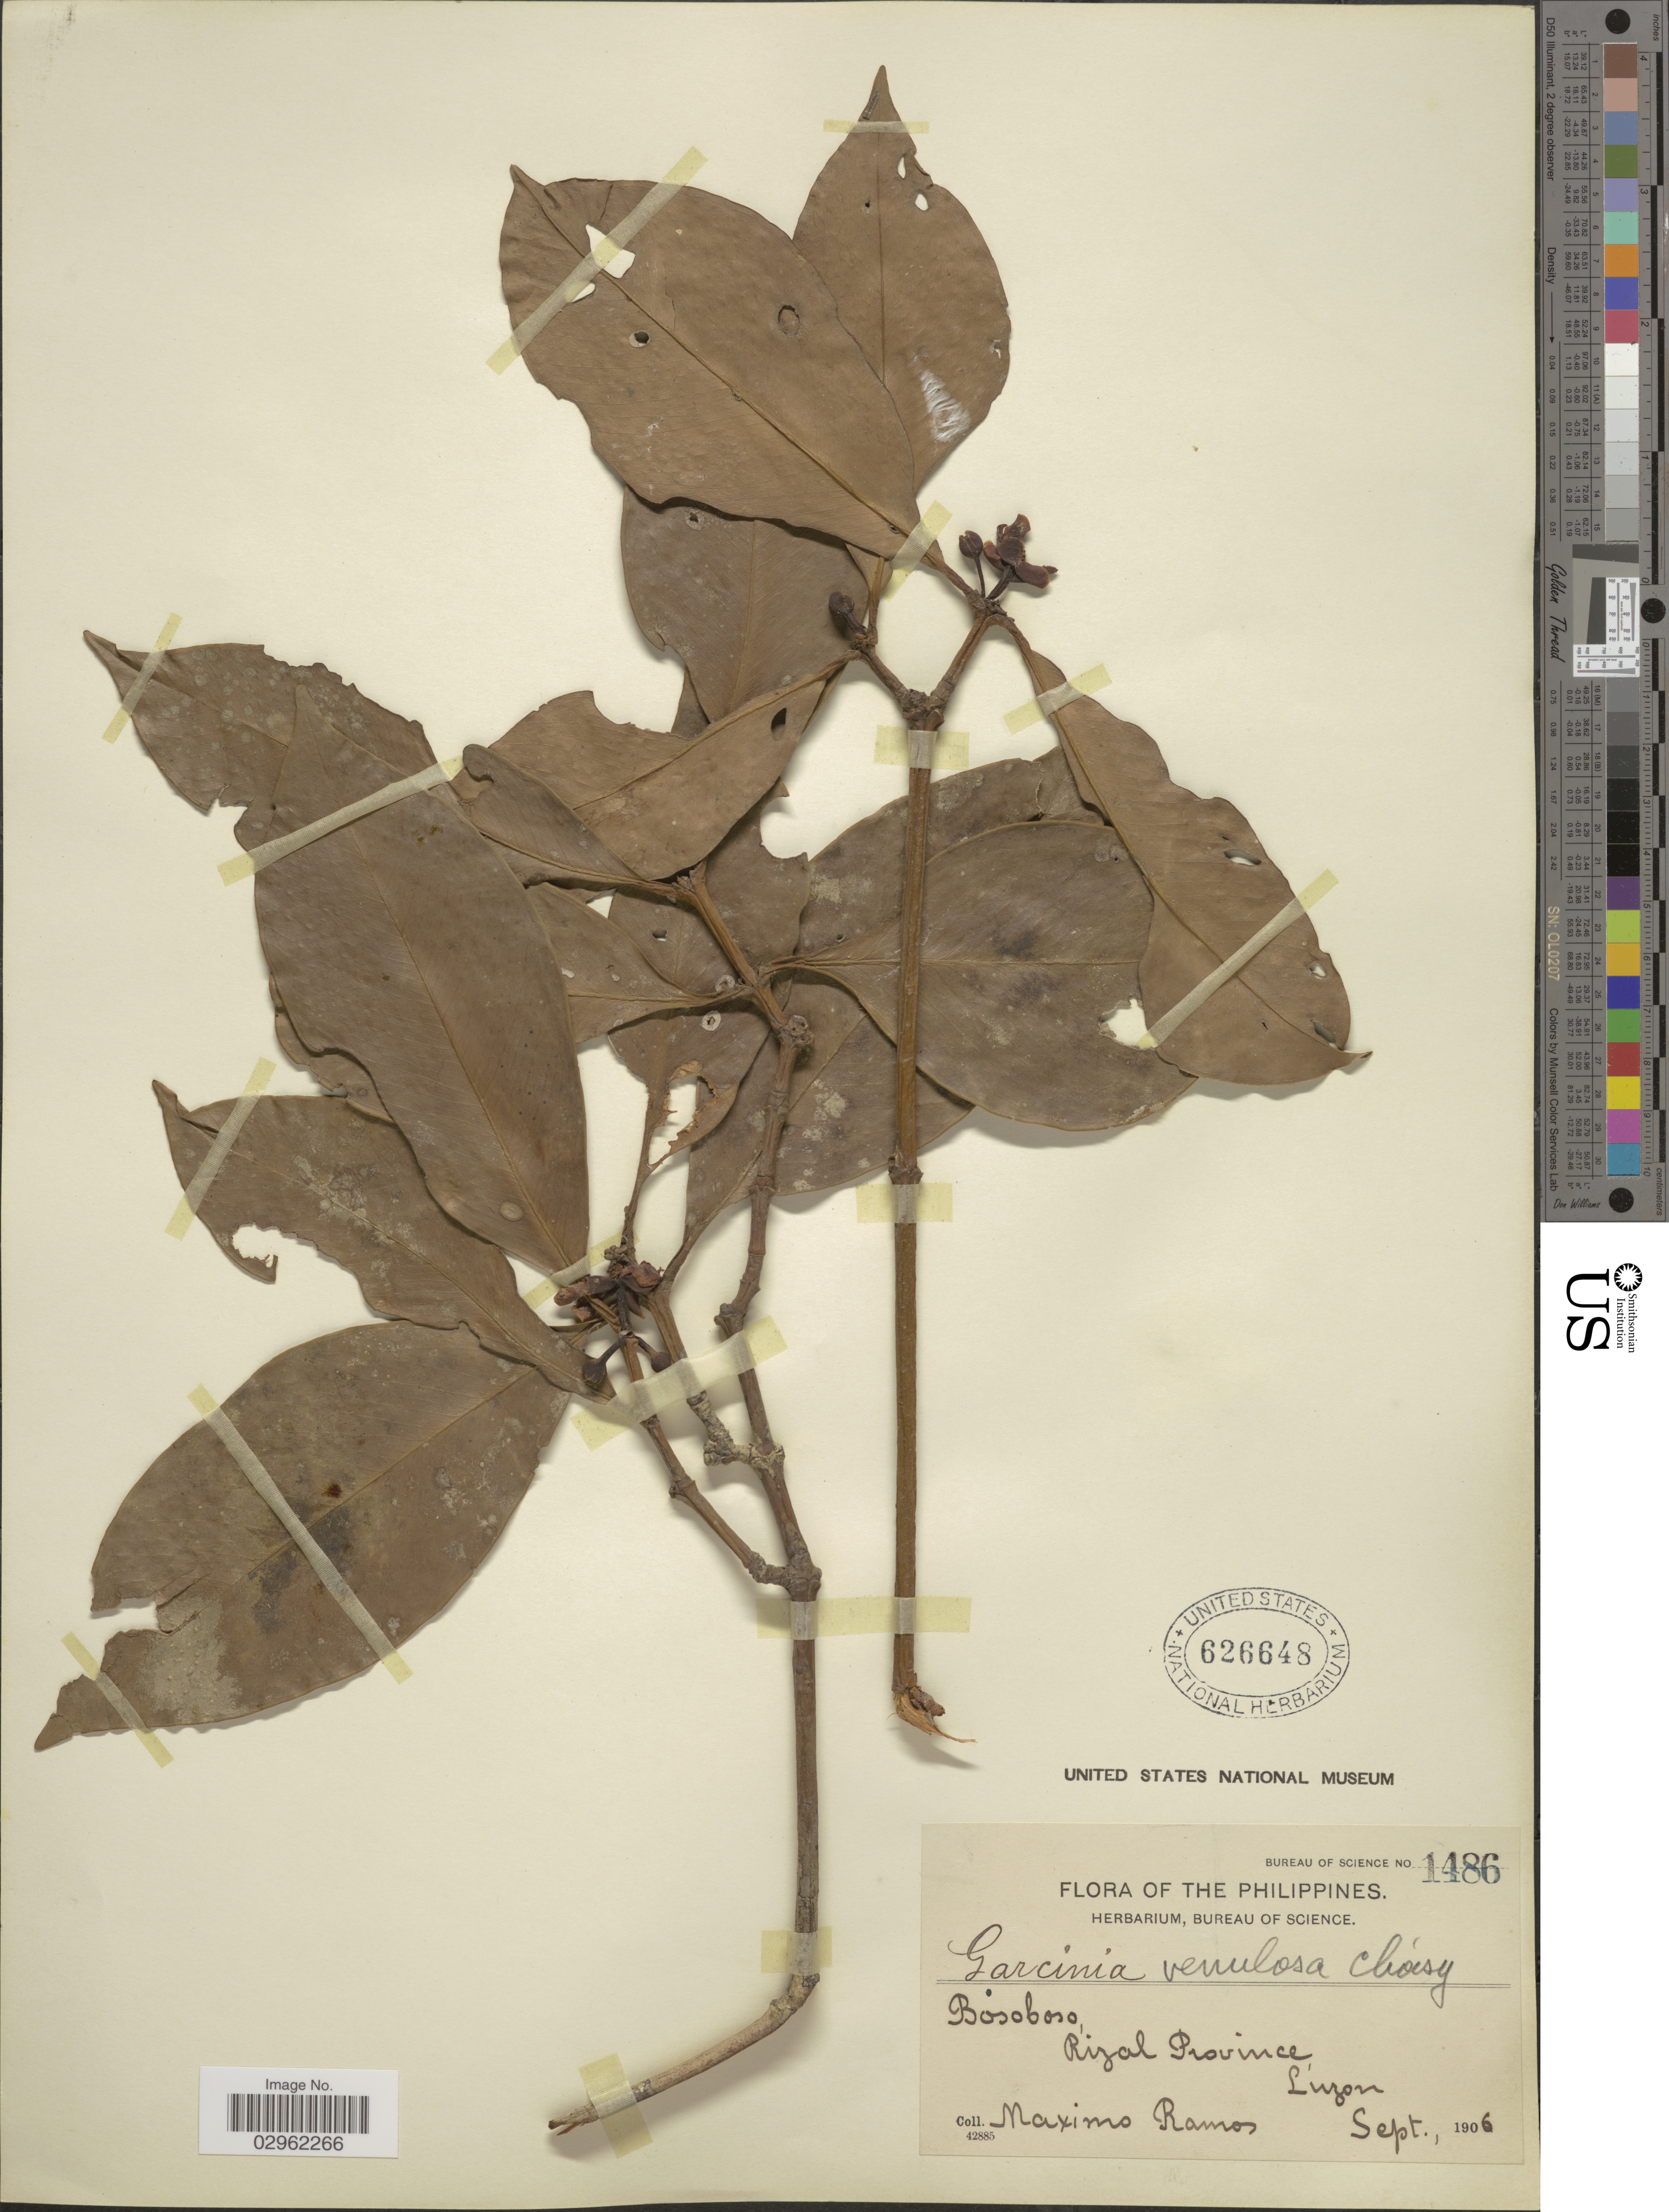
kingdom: Plantae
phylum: Tracheophyta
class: Magnoliopsida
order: Malpighiales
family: Clusiaceae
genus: Garcinia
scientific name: Garcinia venulosa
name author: (Blanco) Choisy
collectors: M. Ramos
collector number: Bureau of Science 1486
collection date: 1906-09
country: Philippines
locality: Bosoboso, Rizal Province, Luzon.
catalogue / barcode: US 626648